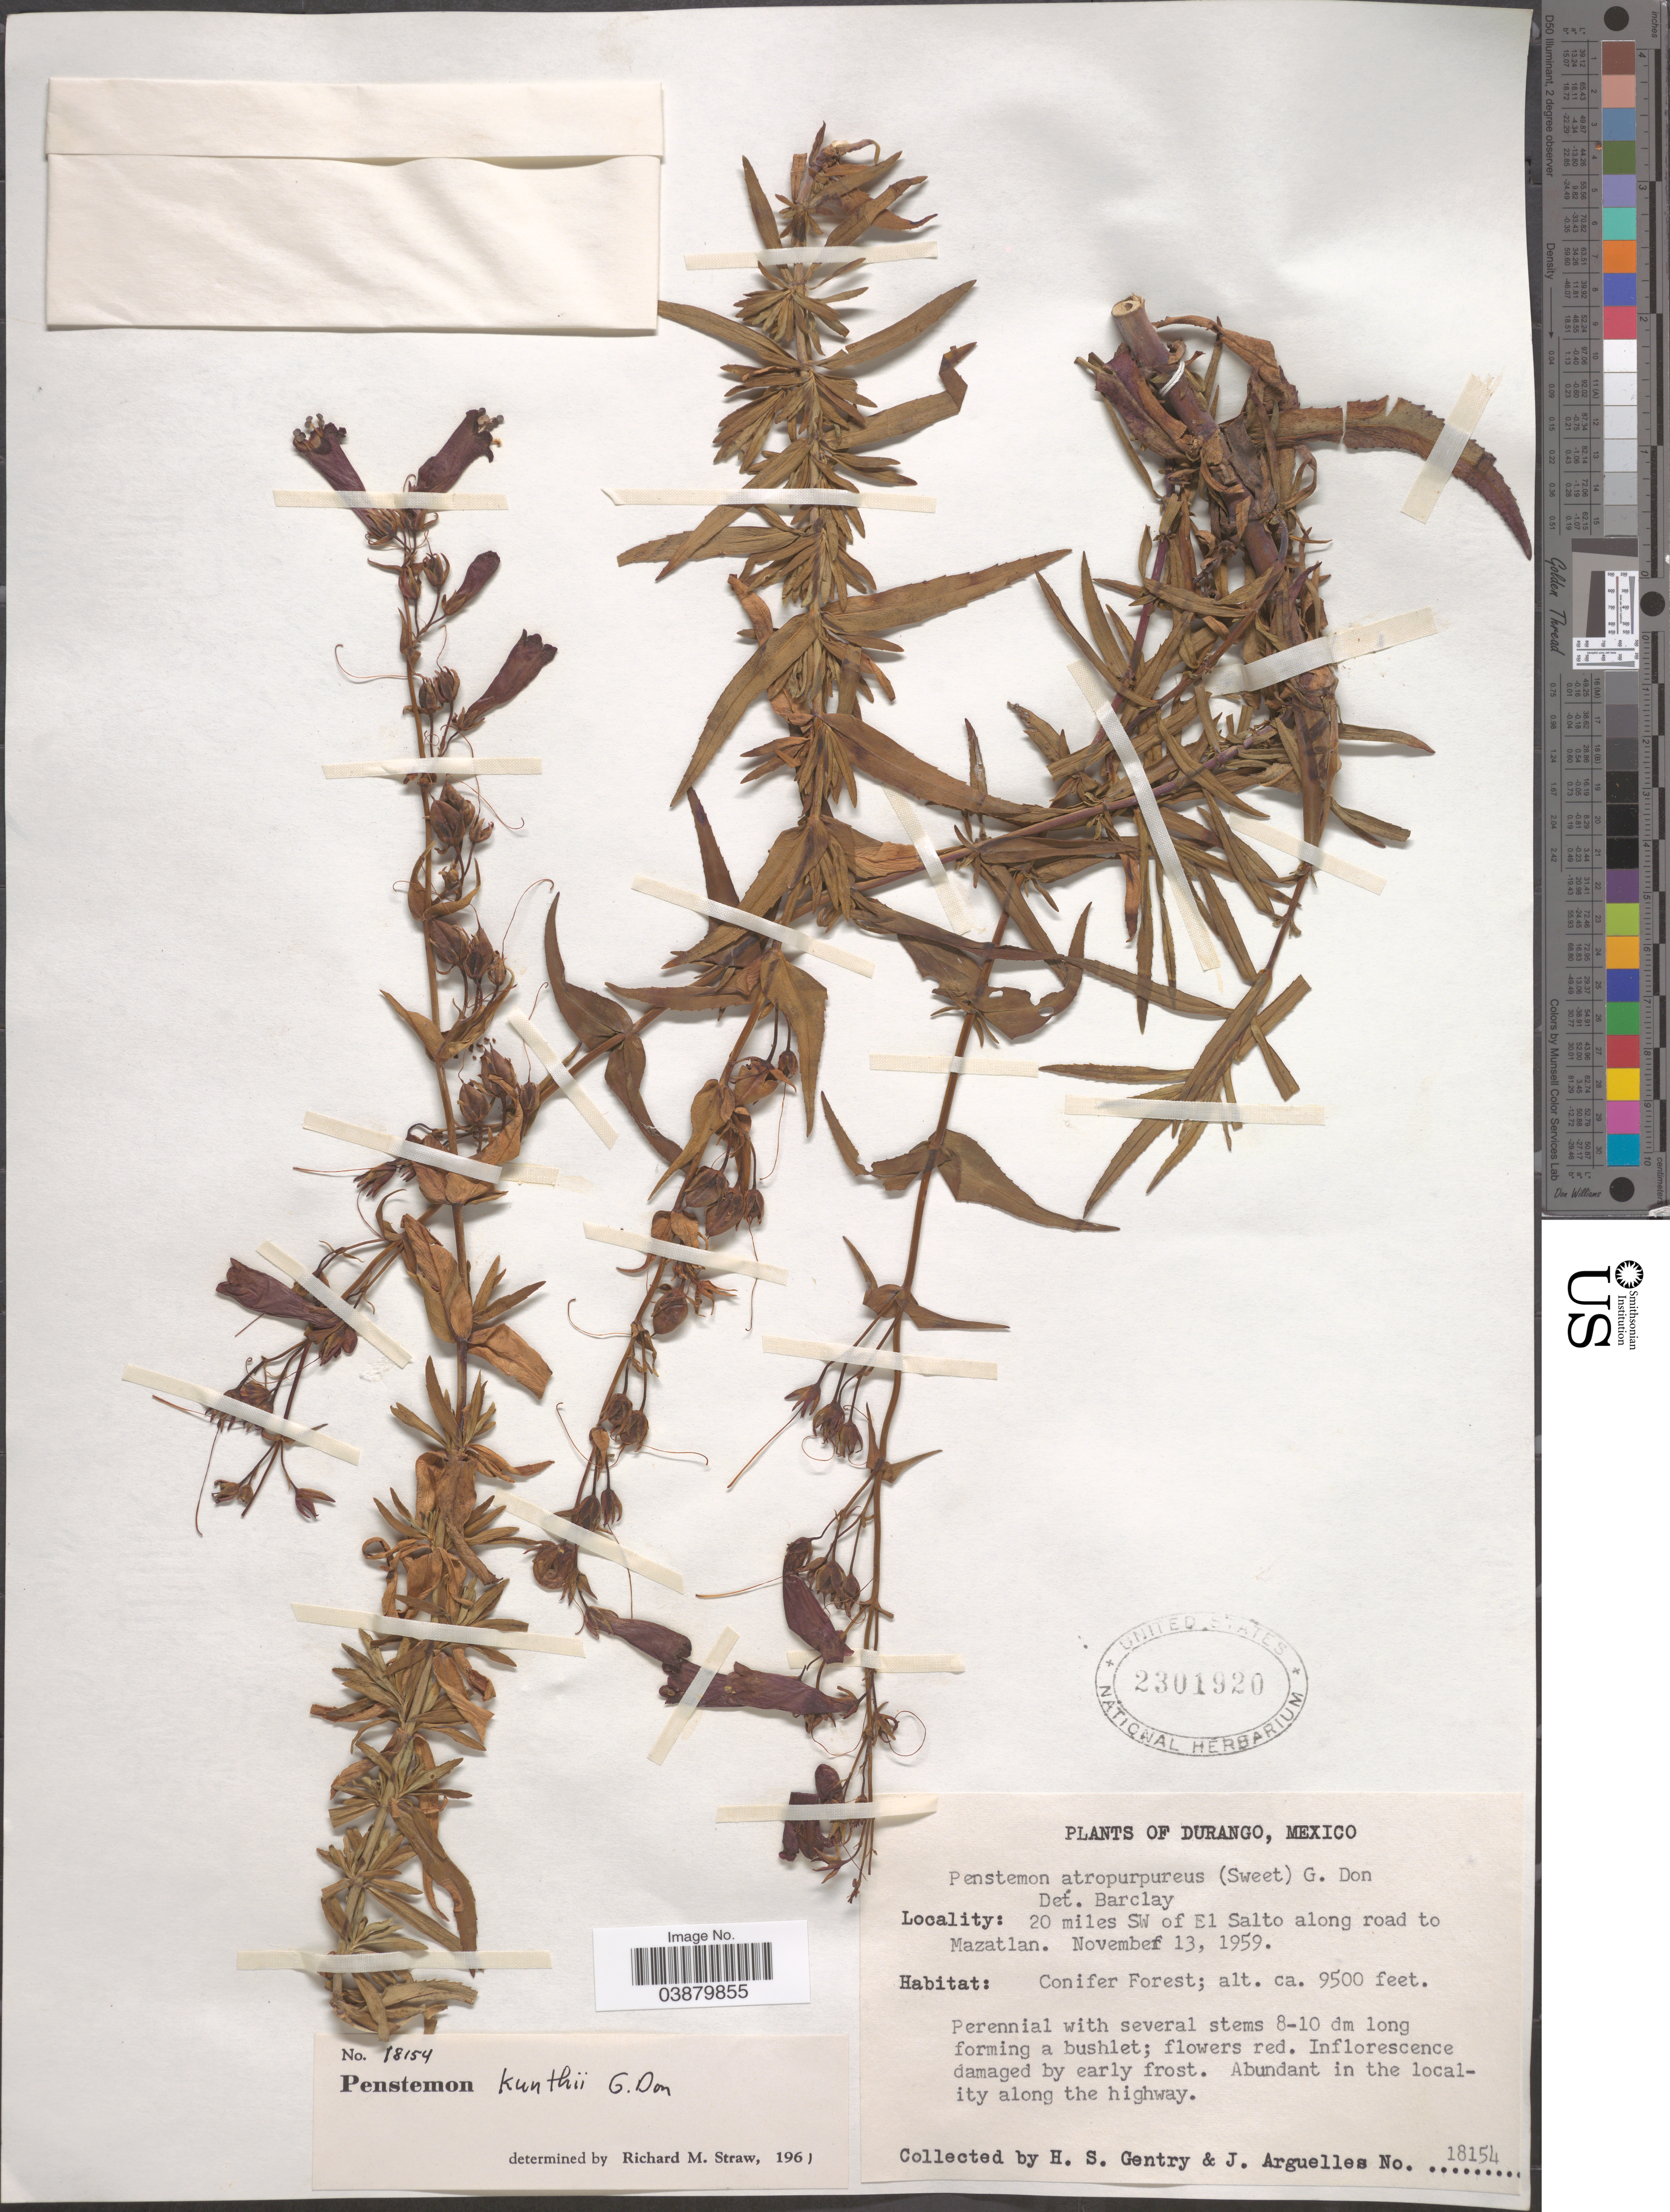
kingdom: Plantae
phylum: Tracheophyta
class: Magnoliopsida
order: Lamiales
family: Plantaginaceae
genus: Penstemon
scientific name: Penstemon kunthii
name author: G. Don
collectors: H. S. Gentry & J. Arguelles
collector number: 18154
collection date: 1959-11-13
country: Mexico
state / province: Durango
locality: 20 miles SW of El Salto along road to Mazatlan.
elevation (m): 2896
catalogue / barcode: US 2301920